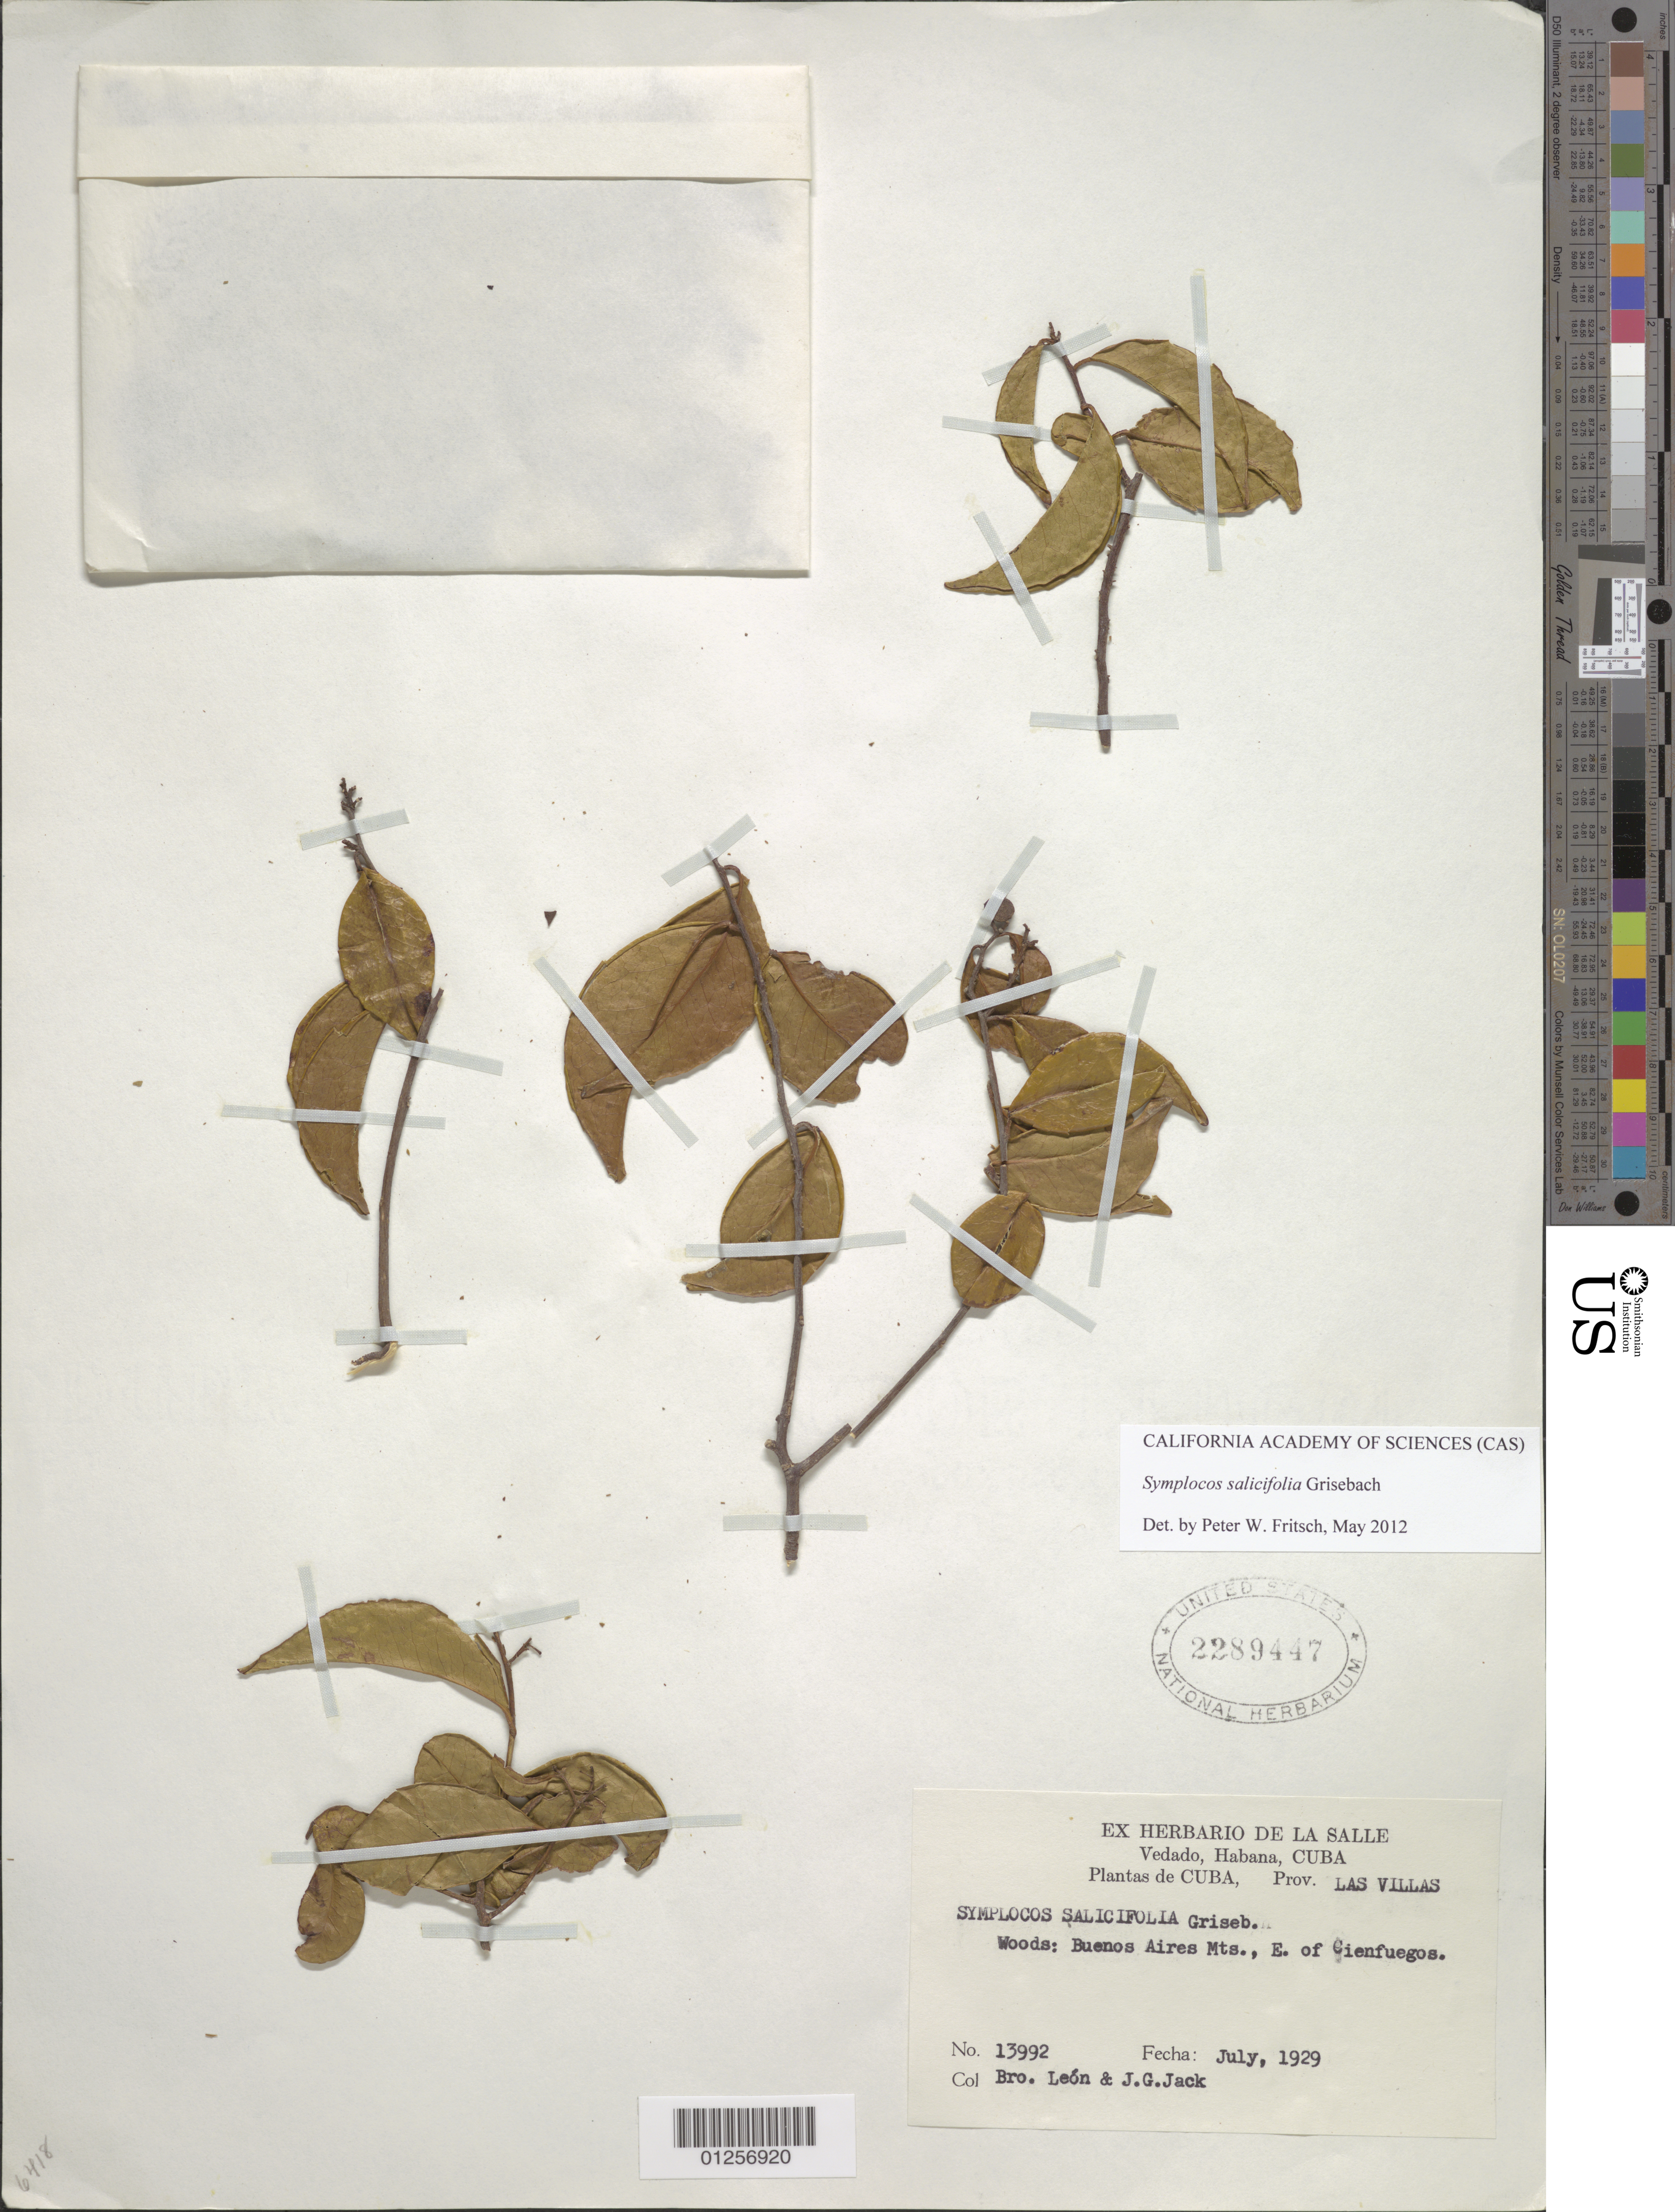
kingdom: Plantae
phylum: Tracheophyta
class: Magnoliopsida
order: Ericales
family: Symplocaceae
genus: Symplocos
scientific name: Symplocos salicifolia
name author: Griseb.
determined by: Fritsch, Peter W.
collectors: Bro. León & J. G. Jack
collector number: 13992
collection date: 1929-07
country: Cuba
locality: Prov. Las Villas. Buenos Aires Mts., E of Cienfuegos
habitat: Woods.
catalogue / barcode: US 2289447